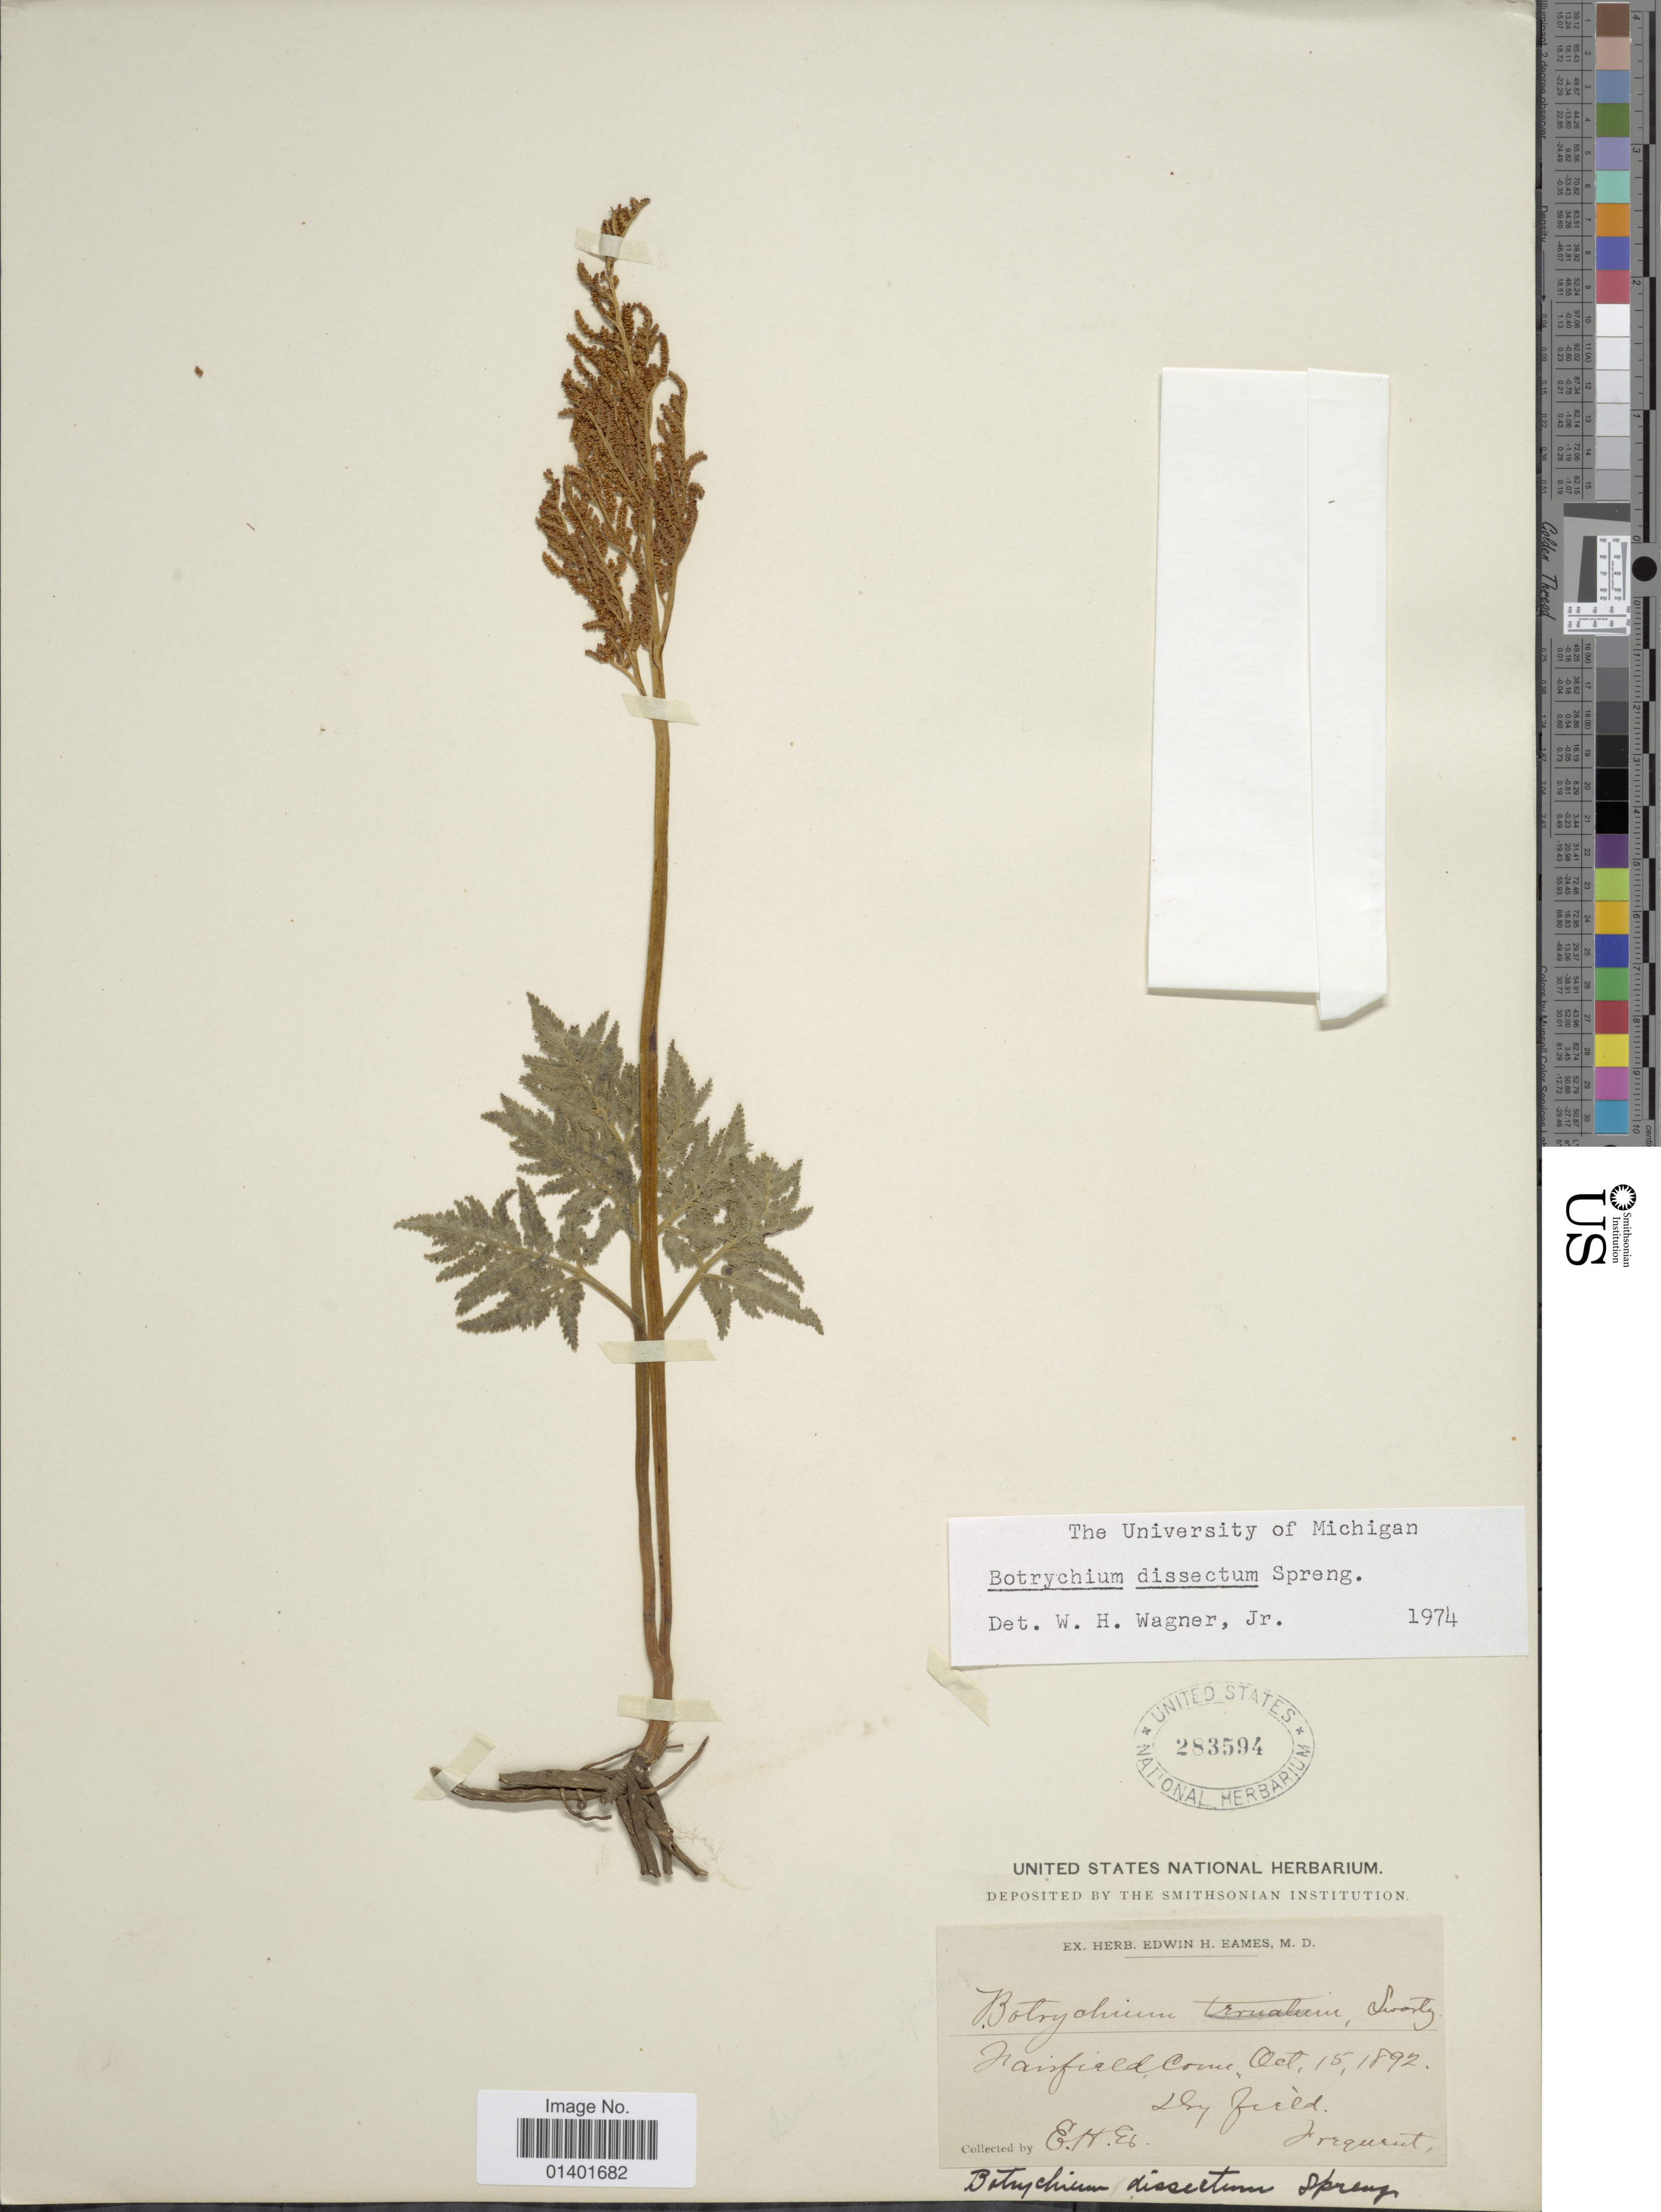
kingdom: Plantae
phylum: Tracheophyta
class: Polypodiopsida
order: Ophioglossales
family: Ophioglossaceae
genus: Botrychium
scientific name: Botrychium dissectum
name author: Spreng.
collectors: E. H. Eames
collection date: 1892-10-15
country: United States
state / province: Connecticut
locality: Fairfield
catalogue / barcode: US 283594